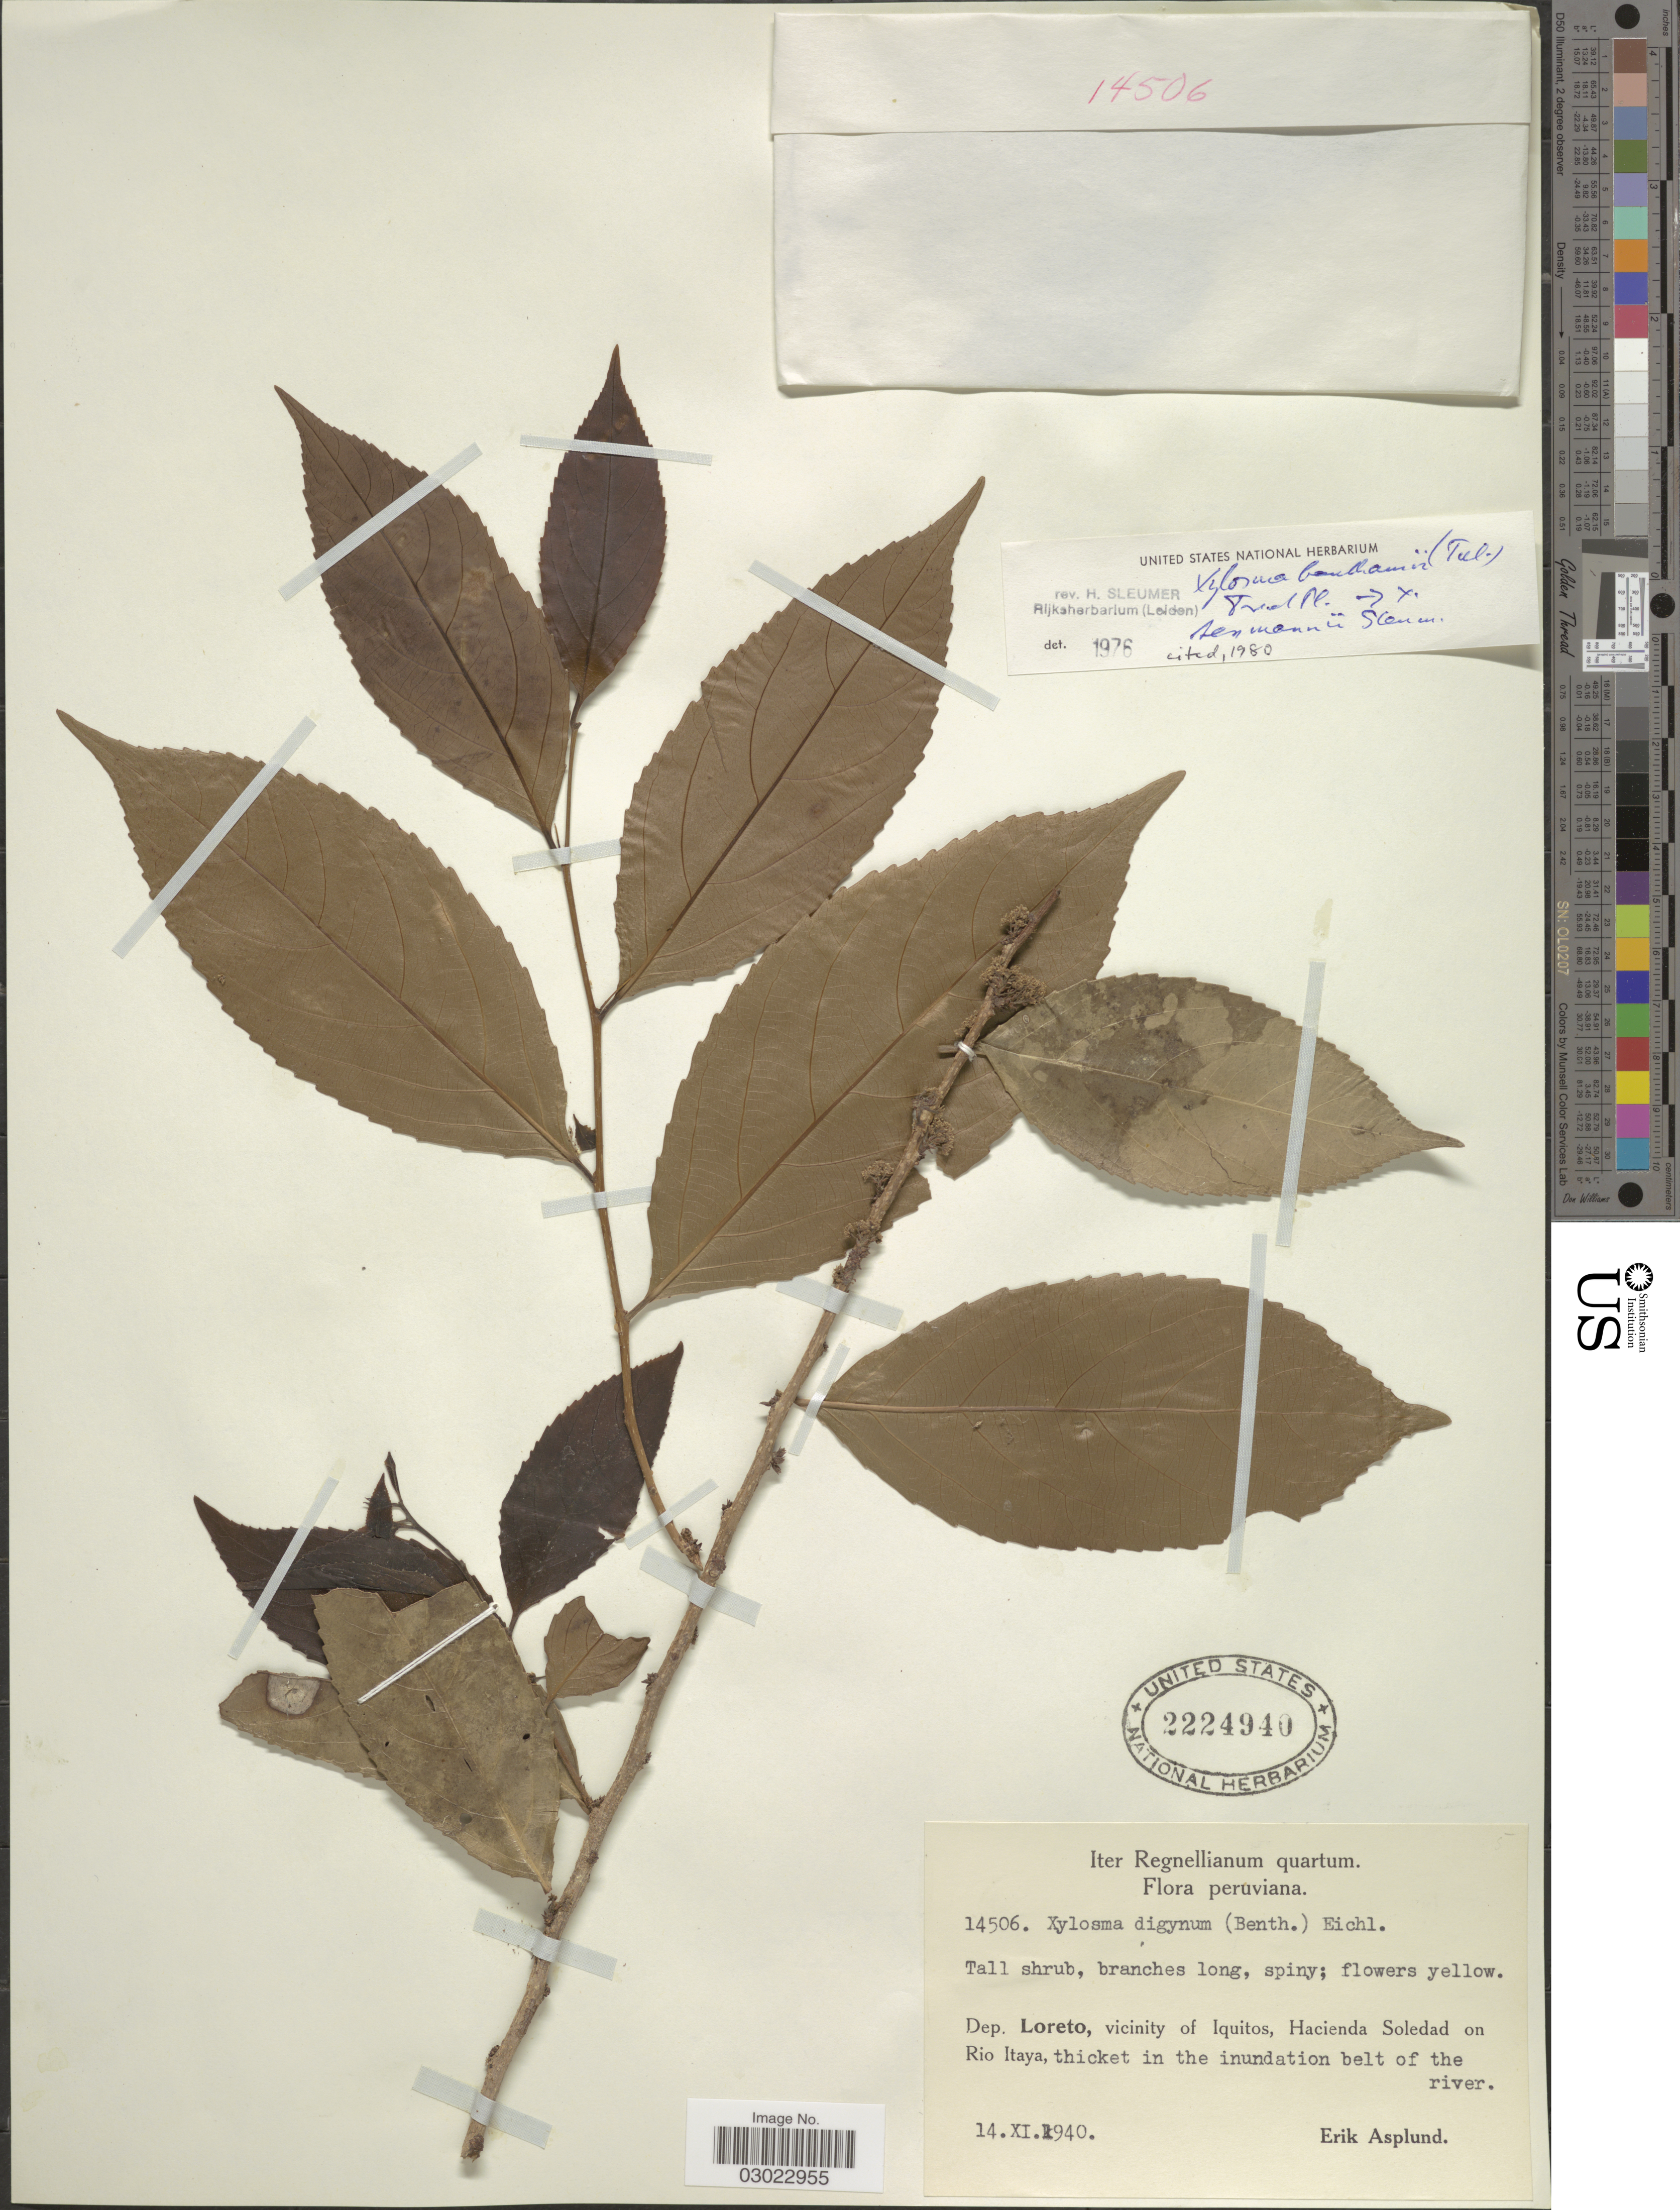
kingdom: Plantae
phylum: Tracheophyta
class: Magnoliopsida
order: Malpighiales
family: Salicaceae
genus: Xylosma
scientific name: Xylosma benthamii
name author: (Tul.) Triana & Planch.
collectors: E. Asplund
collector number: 14506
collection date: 1940-11-14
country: Peru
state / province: Loreto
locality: Dep. Loreto, vicinity of Iquitos, Hacienda Soledad on Rio Itaya, thicket in the inundation belt of the river.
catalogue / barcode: US 2224940